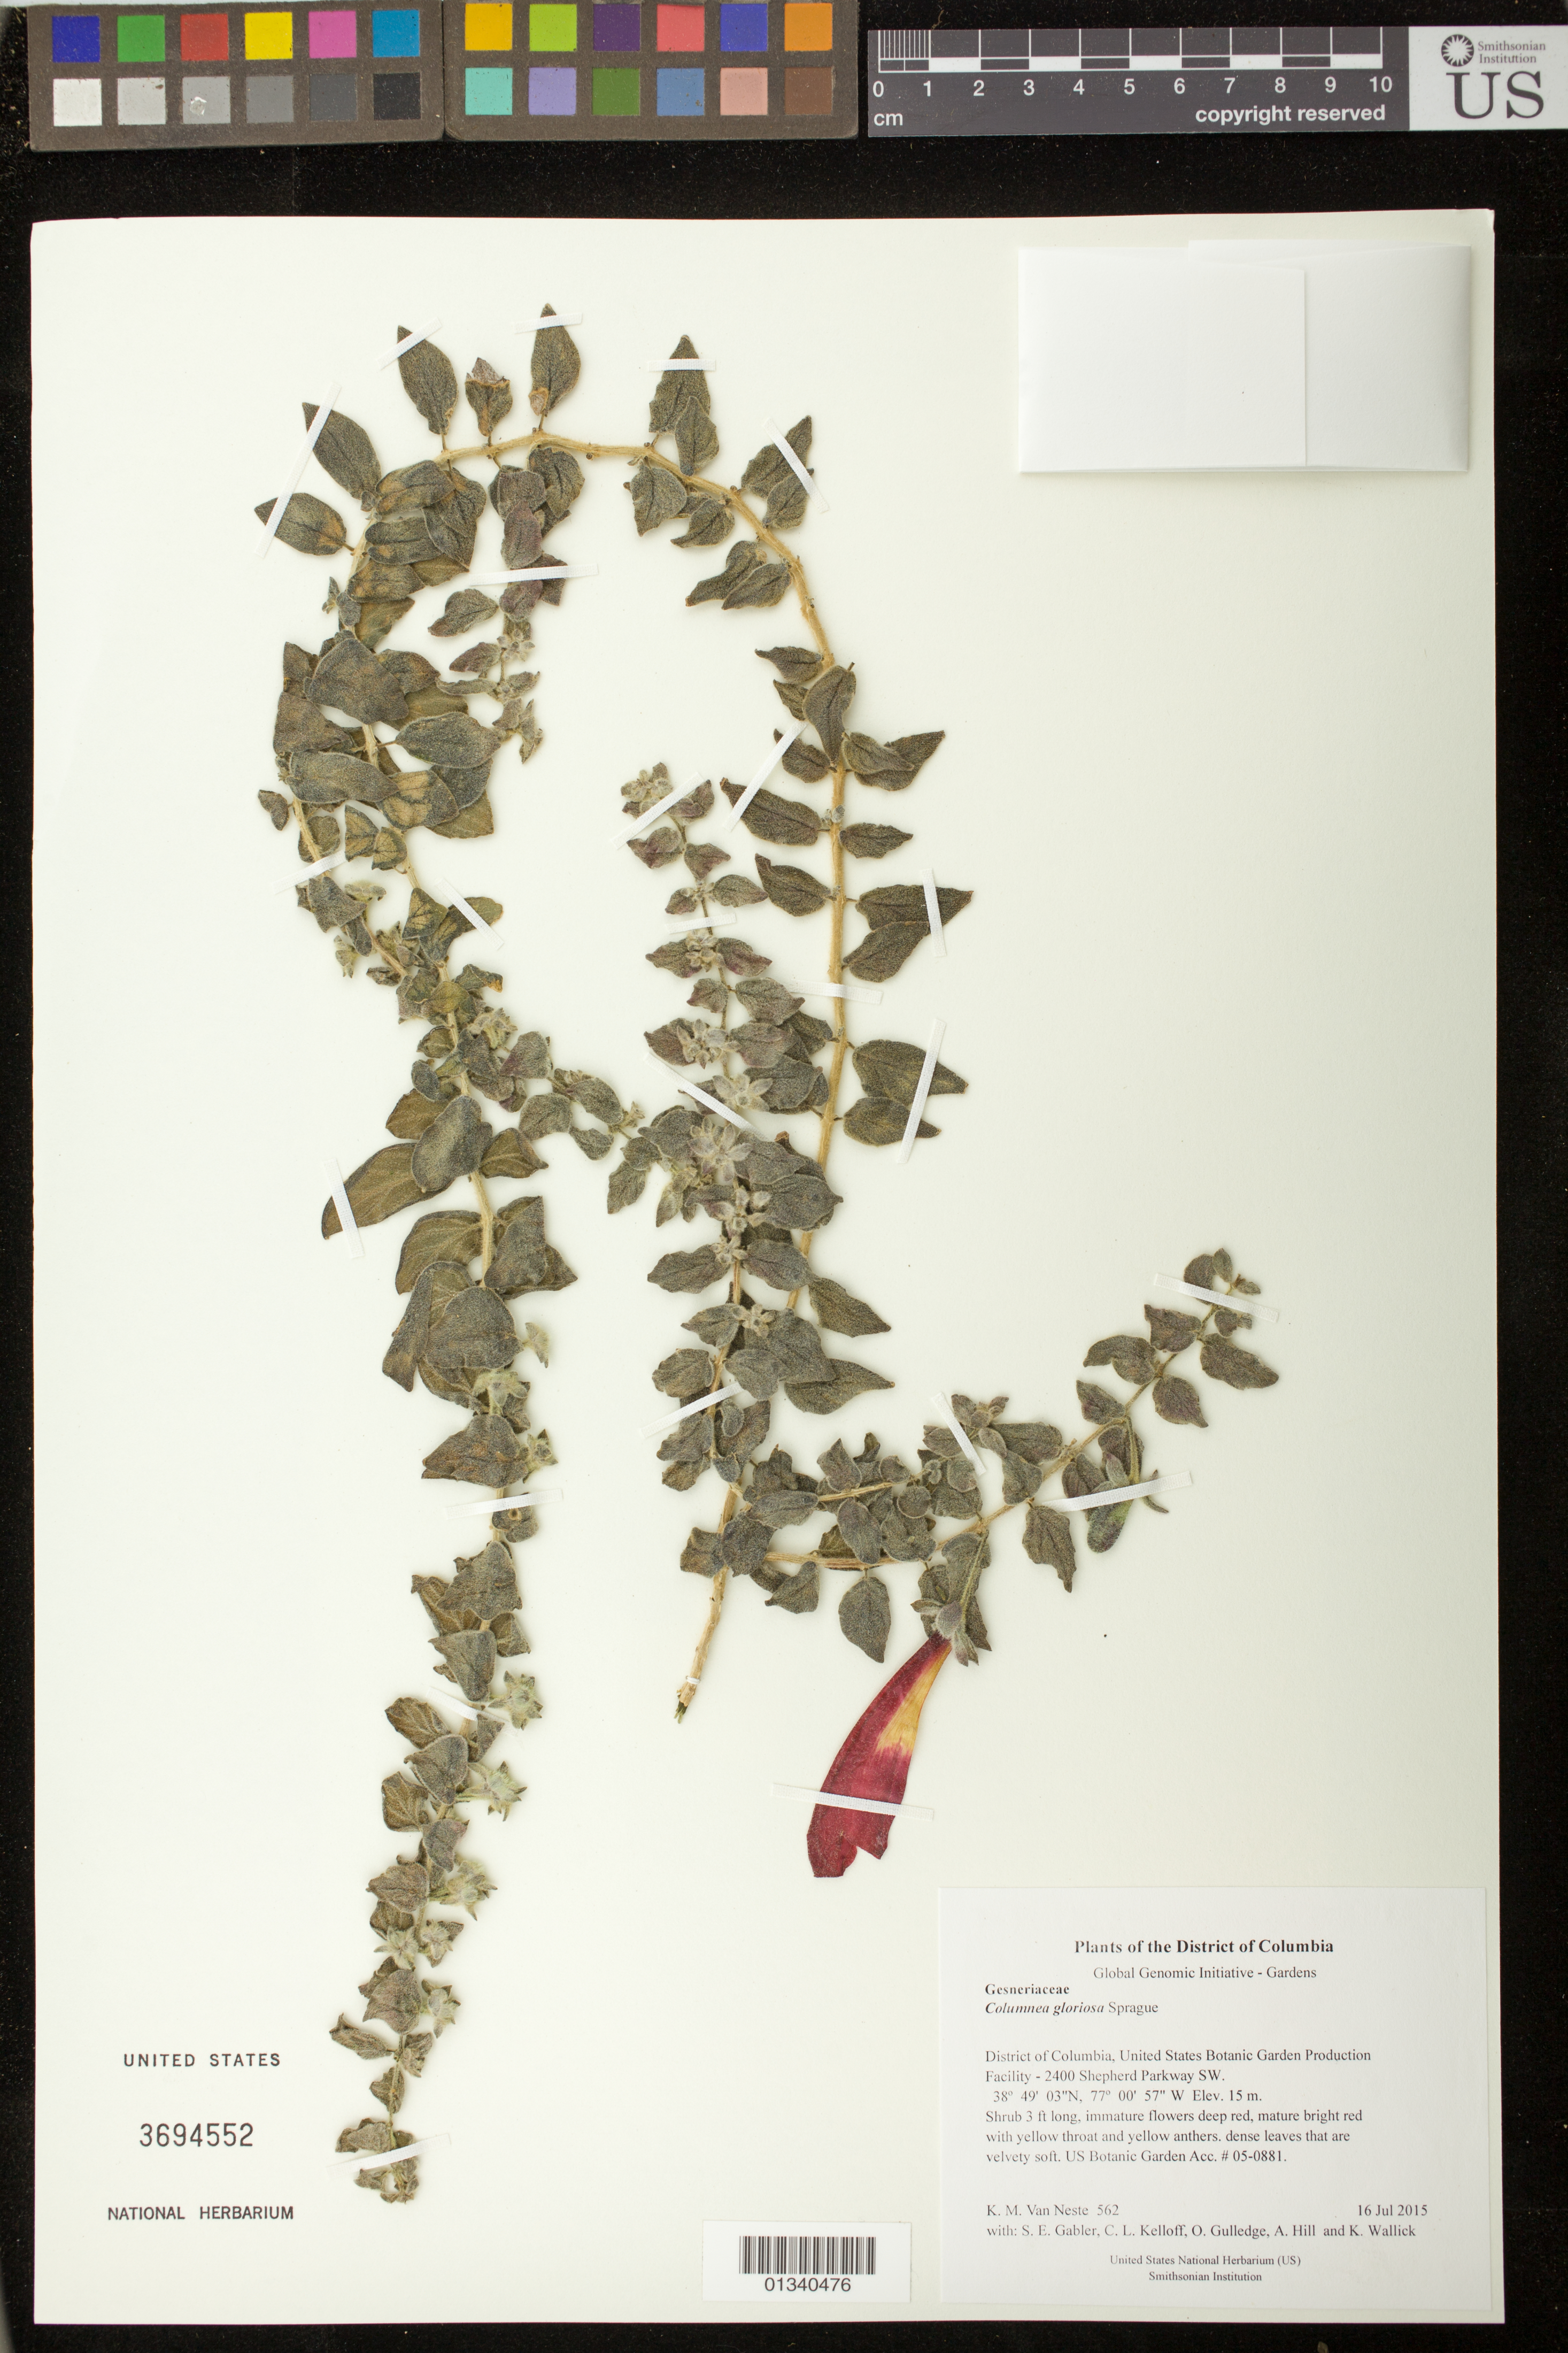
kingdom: Plantae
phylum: Tracheophyta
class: Magnoliopsida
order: Lamiales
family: Gesneriaceae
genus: Columnea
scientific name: Columnea gloriosa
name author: Sprague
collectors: K. M. Van Neste, S. E. Gabler, C. L. Kelloff, O. Gulledge, A. Hill & K. Wallick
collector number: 562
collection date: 2015-07-16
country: United States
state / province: District of Columbia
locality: United States Botanic Garden Production Facility - 2400 Shepherd Parkway SW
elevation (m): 15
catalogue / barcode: US 3694552